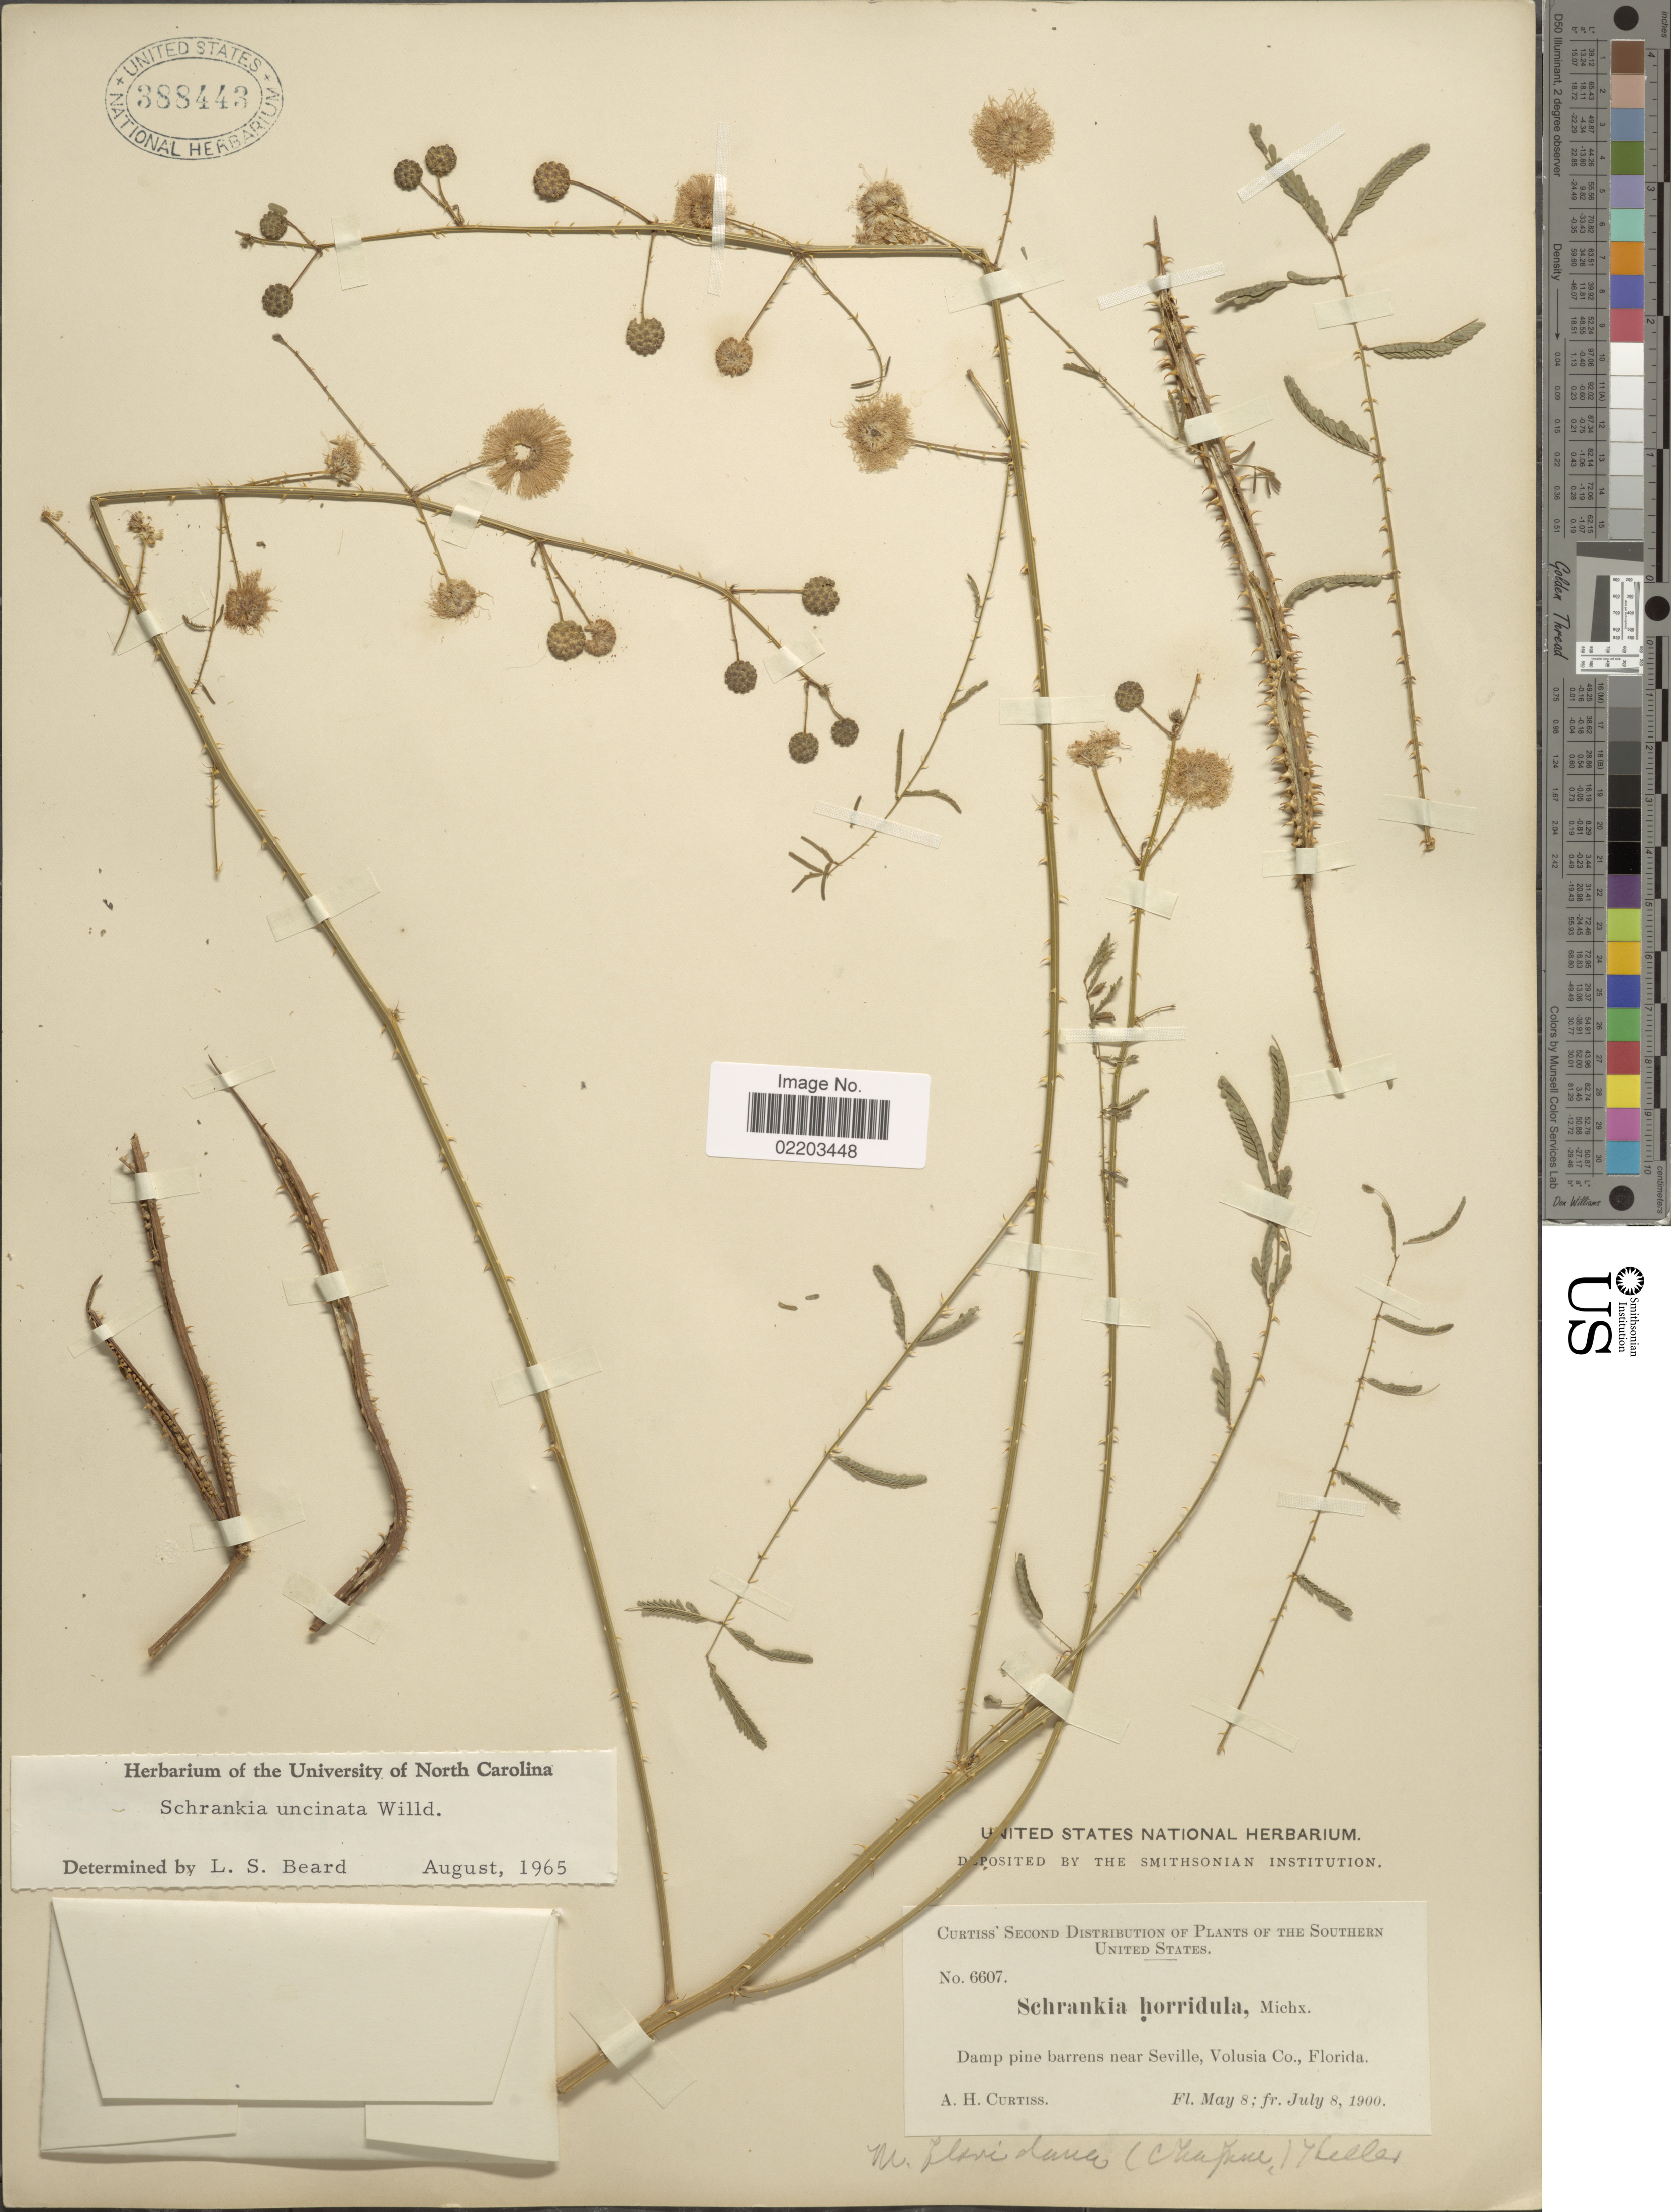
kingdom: Plantae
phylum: Tracheophyta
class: Magnoliopsida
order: Fabales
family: Fabaceae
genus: Mimosa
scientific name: Mimosa floridana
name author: (Chapm.) Weakley & Flores-Cruz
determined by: Strong, M. T., (US), Smithsonian Institution - National Museum of Natural History (UNITED STATES)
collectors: A. H. Curtiss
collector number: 6607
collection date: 1900-05-08/1900-07-08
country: United States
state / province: Florida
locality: The southern United States, Damp pine barrens near Seville, Volusia Co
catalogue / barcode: US 388443